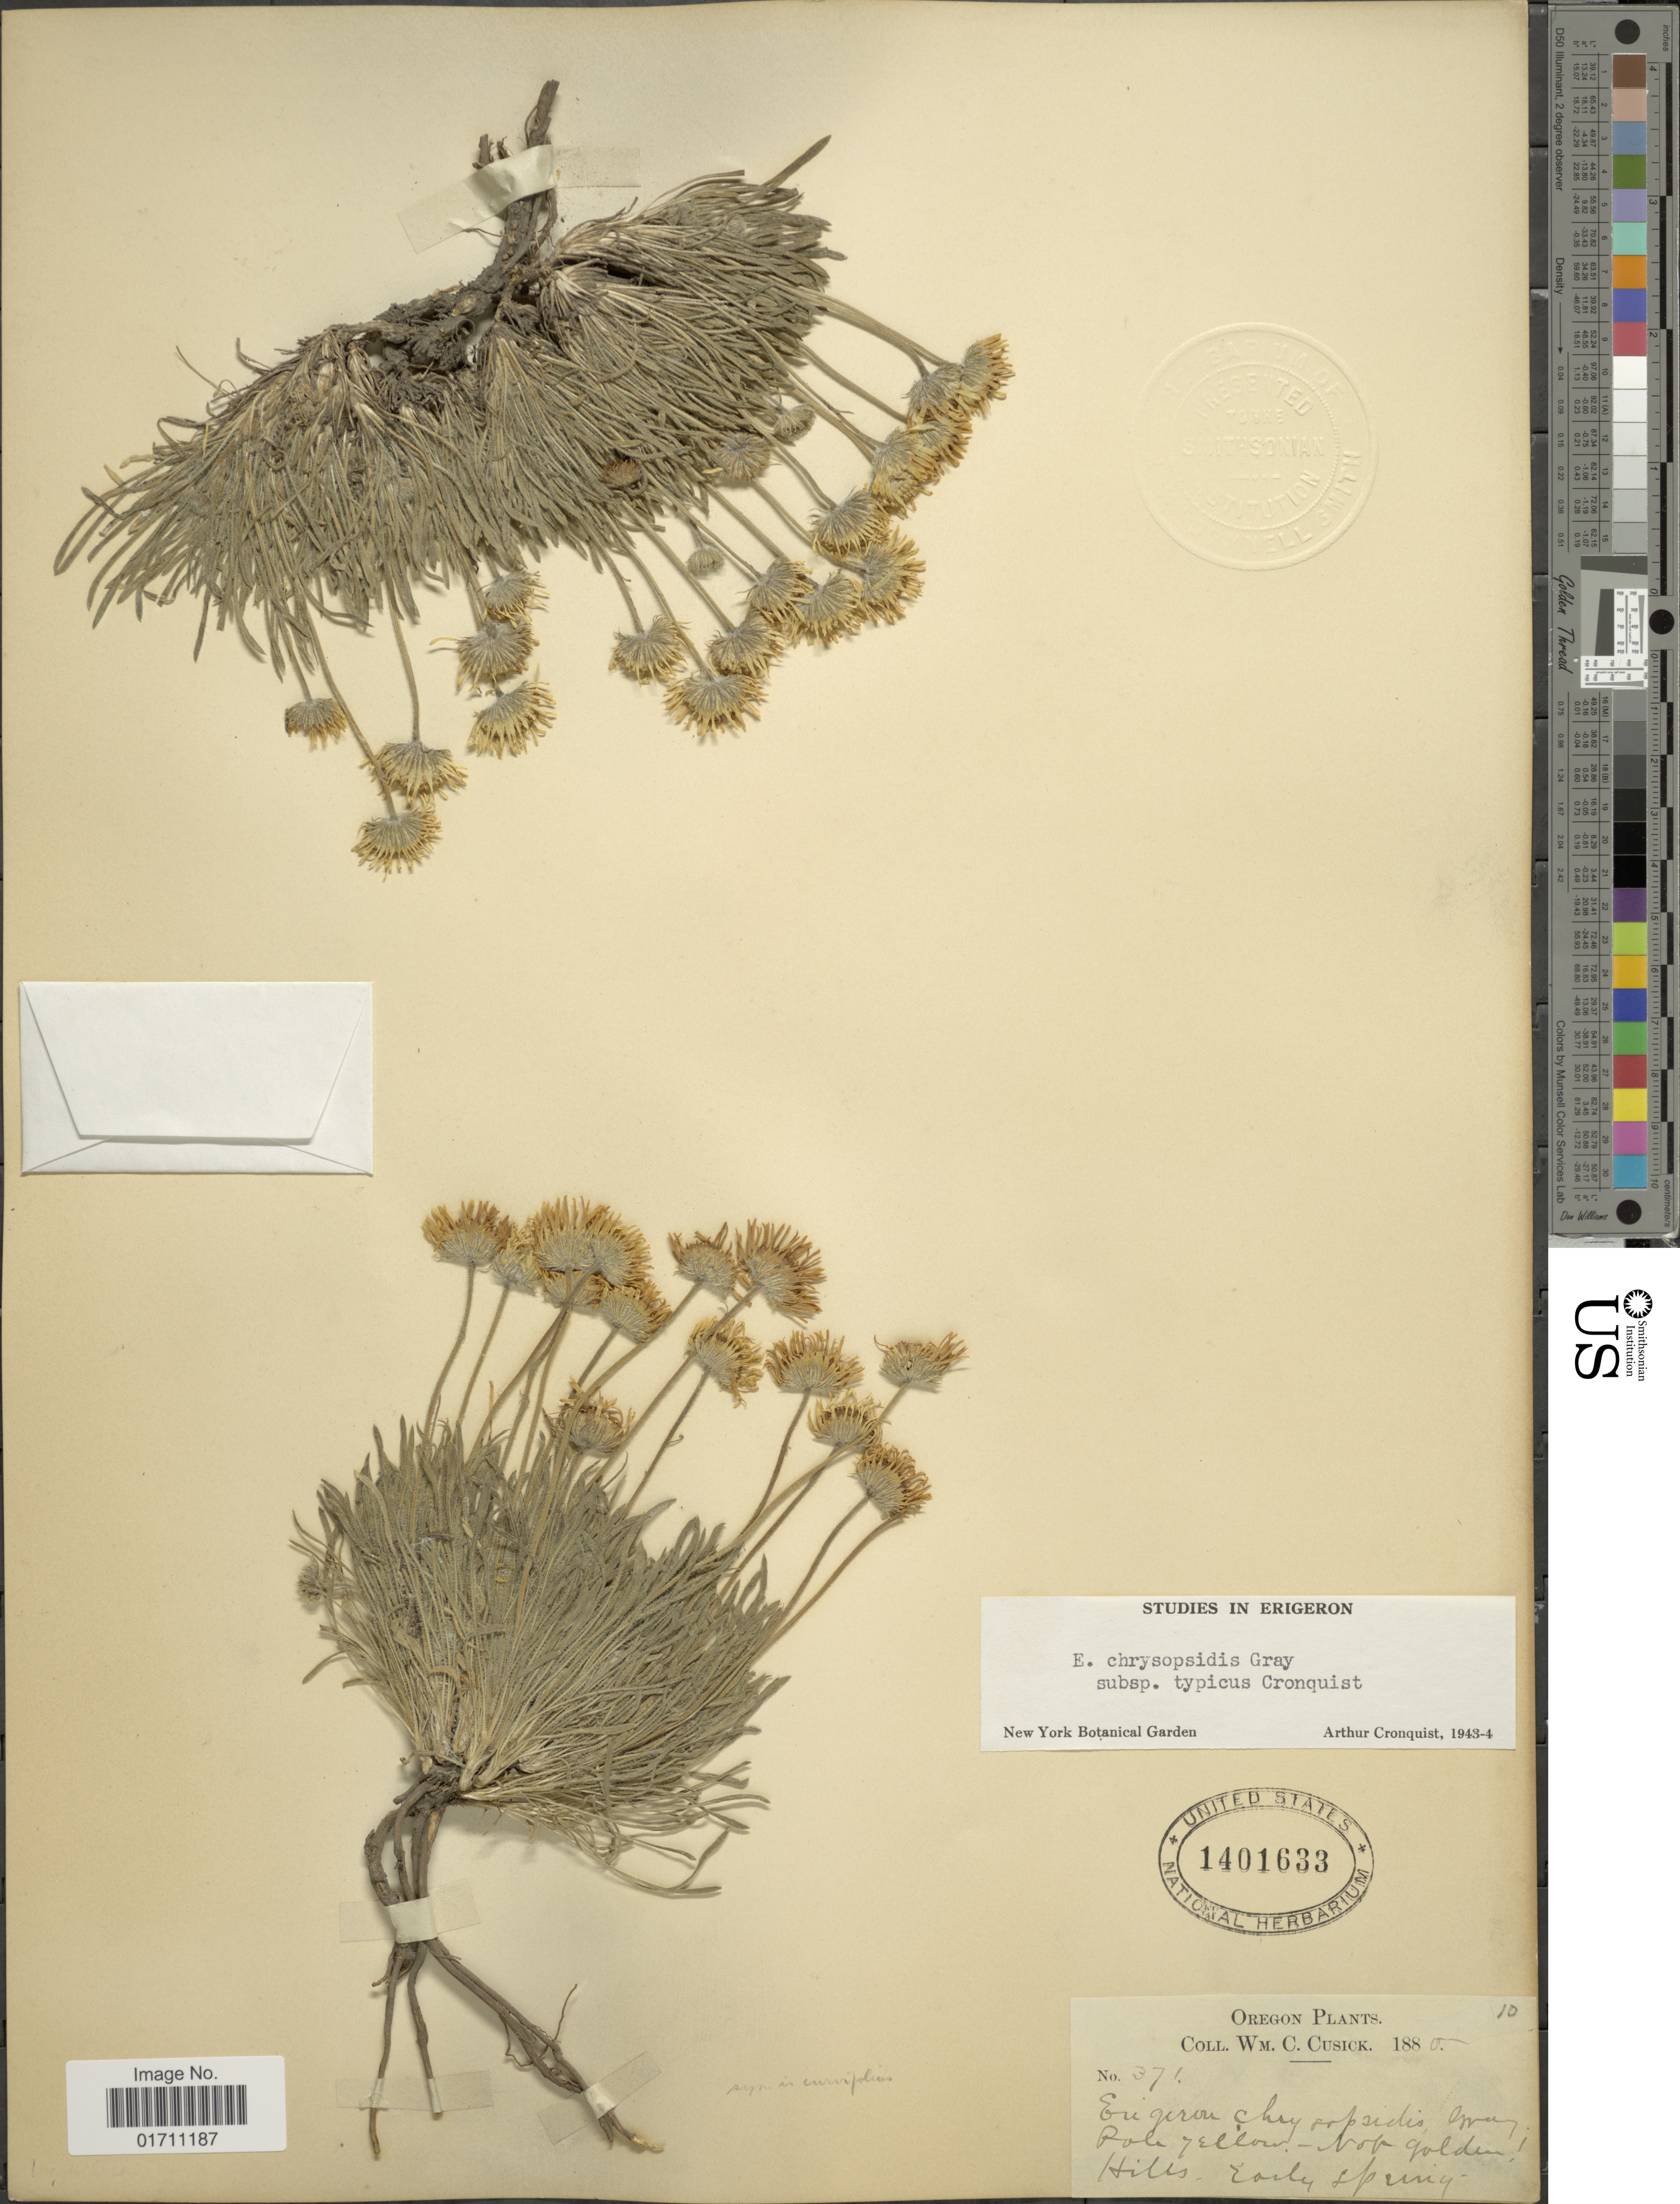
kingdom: Plantae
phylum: Tracheophyta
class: Magnoliopsida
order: Asterales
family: Asteraceae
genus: Erigeron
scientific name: Erigeron chrysopsidis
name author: A. Gray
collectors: W. C. Cusick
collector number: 371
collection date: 1880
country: United States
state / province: Oregon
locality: Hills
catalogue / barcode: US 1401633